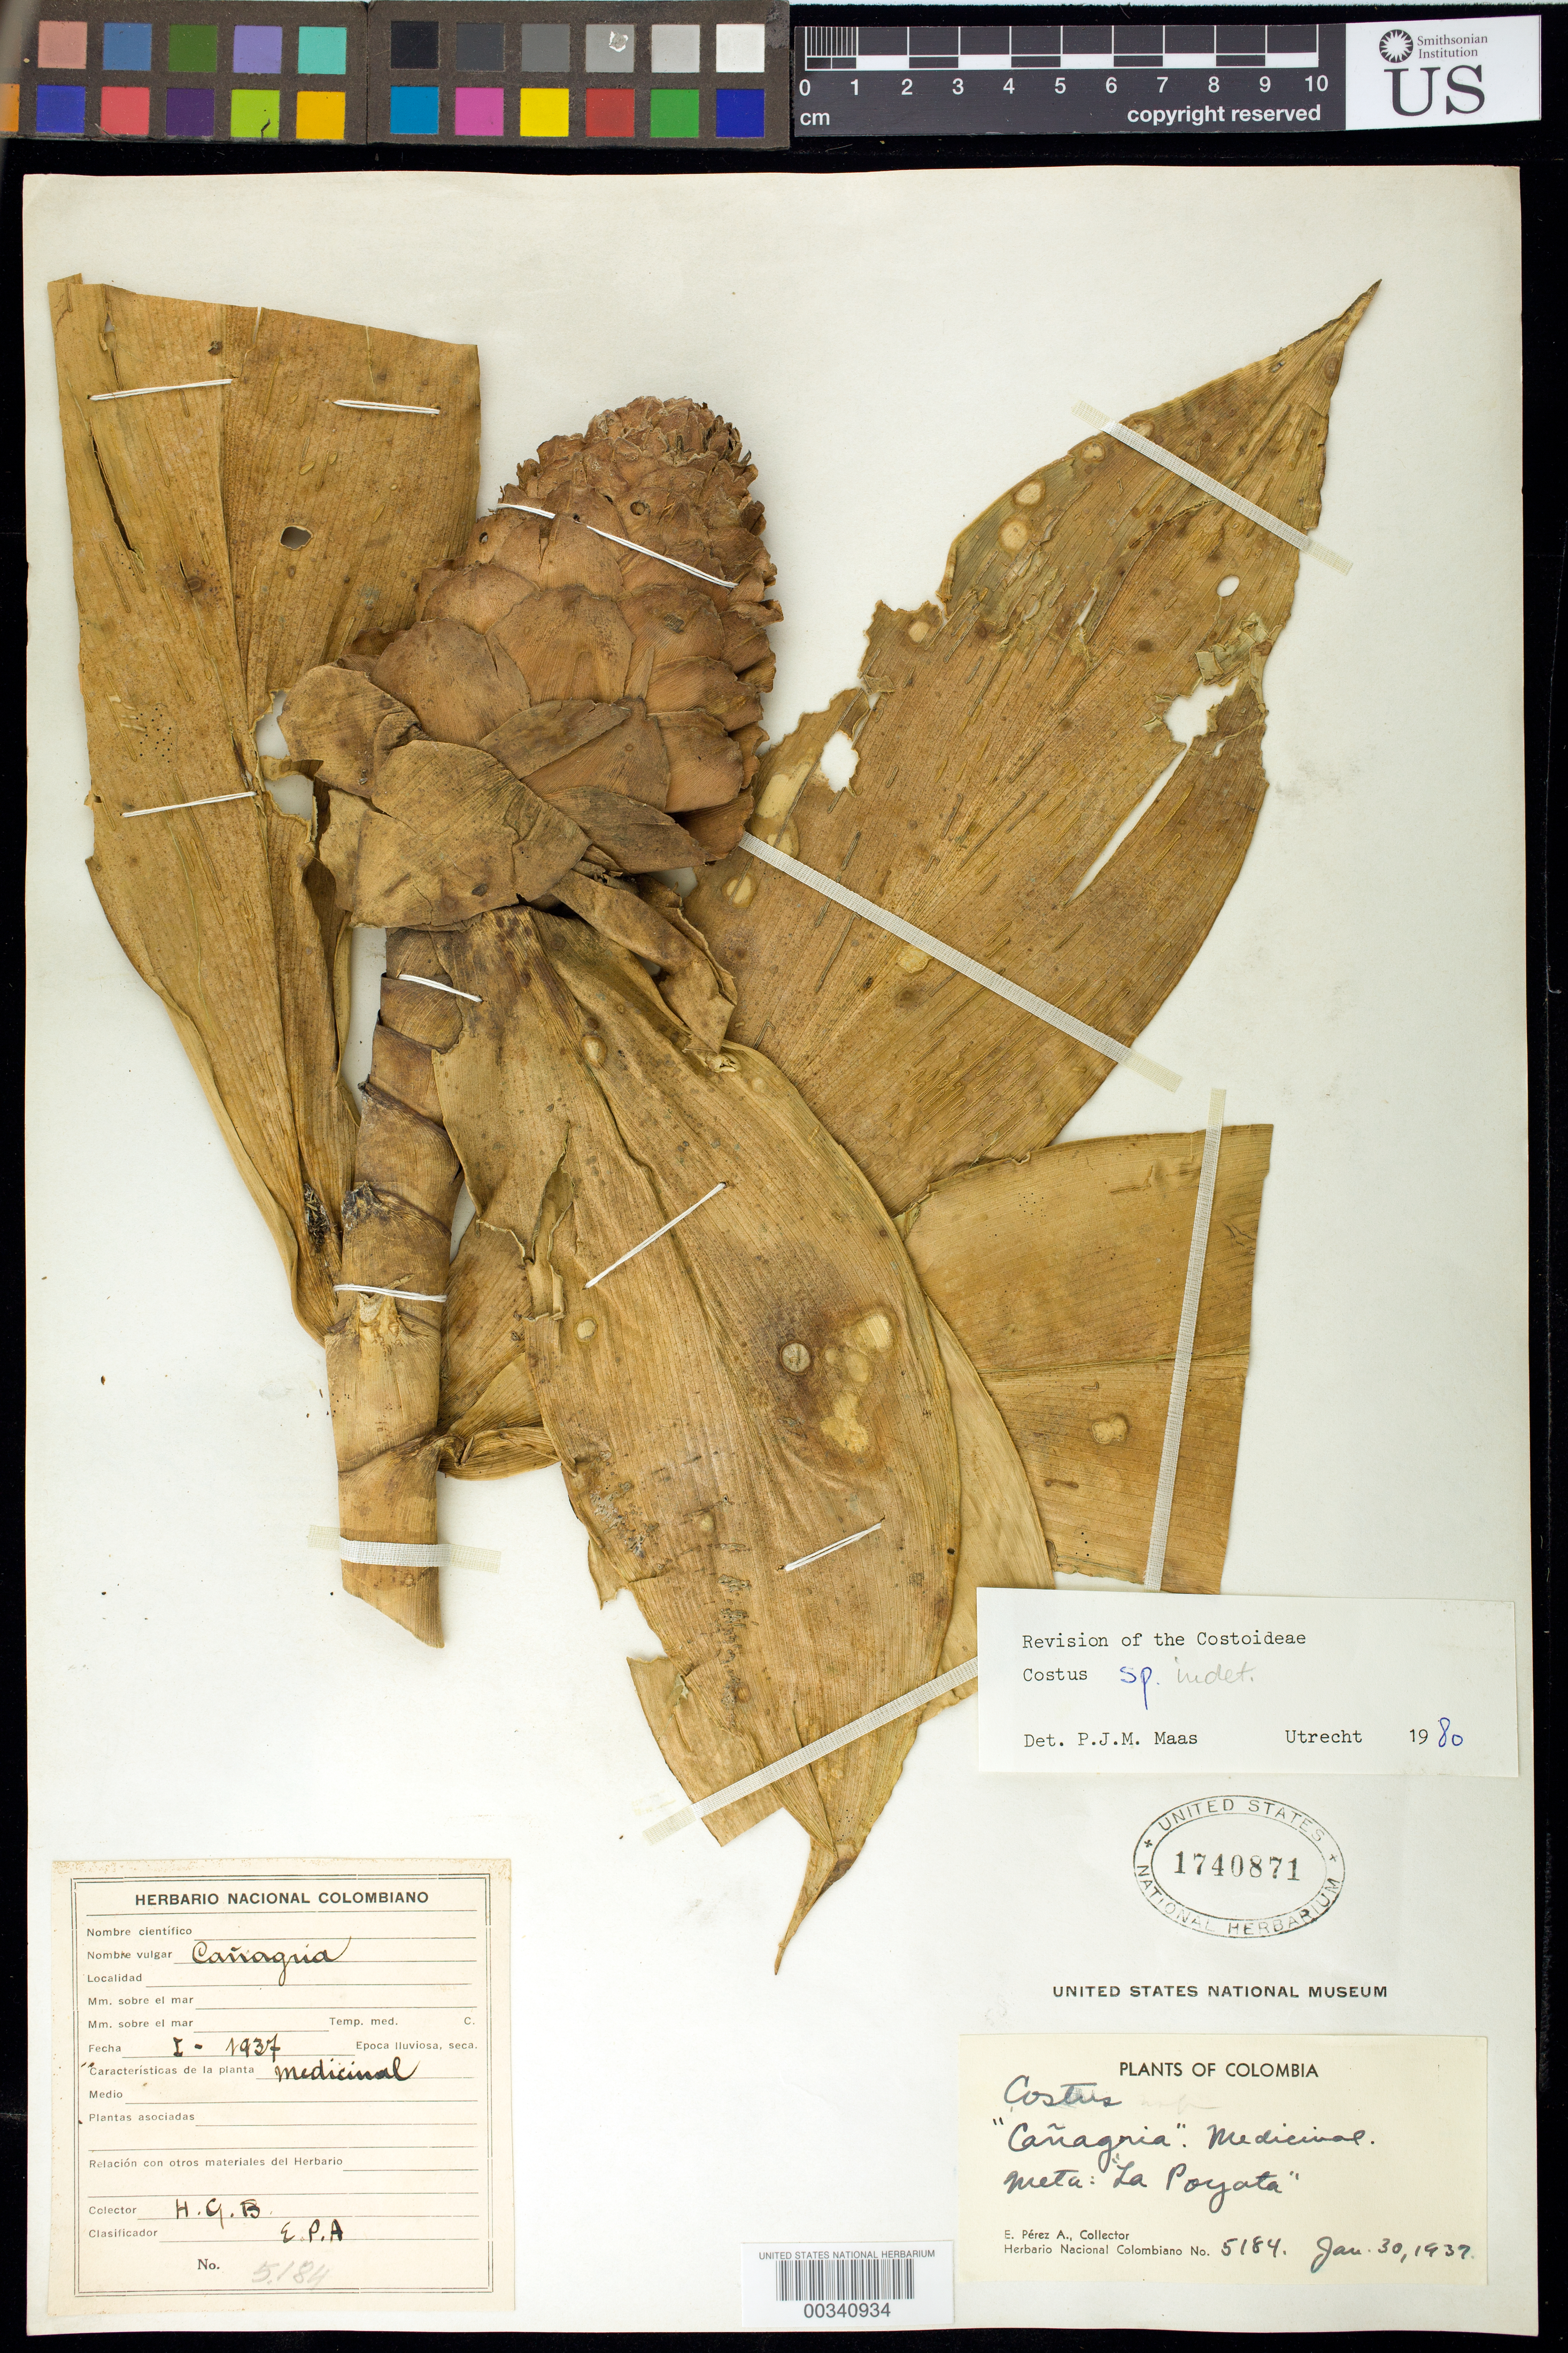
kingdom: Plantae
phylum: Tracheophyta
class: Liliopsida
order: Zingiberales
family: Costaceae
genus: Costus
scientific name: Costus sp.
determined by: Maas, Paul J. M.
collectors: E. Pérez Arbeláez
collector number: Herb. Nac. Col. 5184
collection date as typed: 30 Jan 1937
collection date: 1937-01-30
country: Colombia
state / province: Meta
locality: "la poyata"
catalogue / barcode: US 1740871